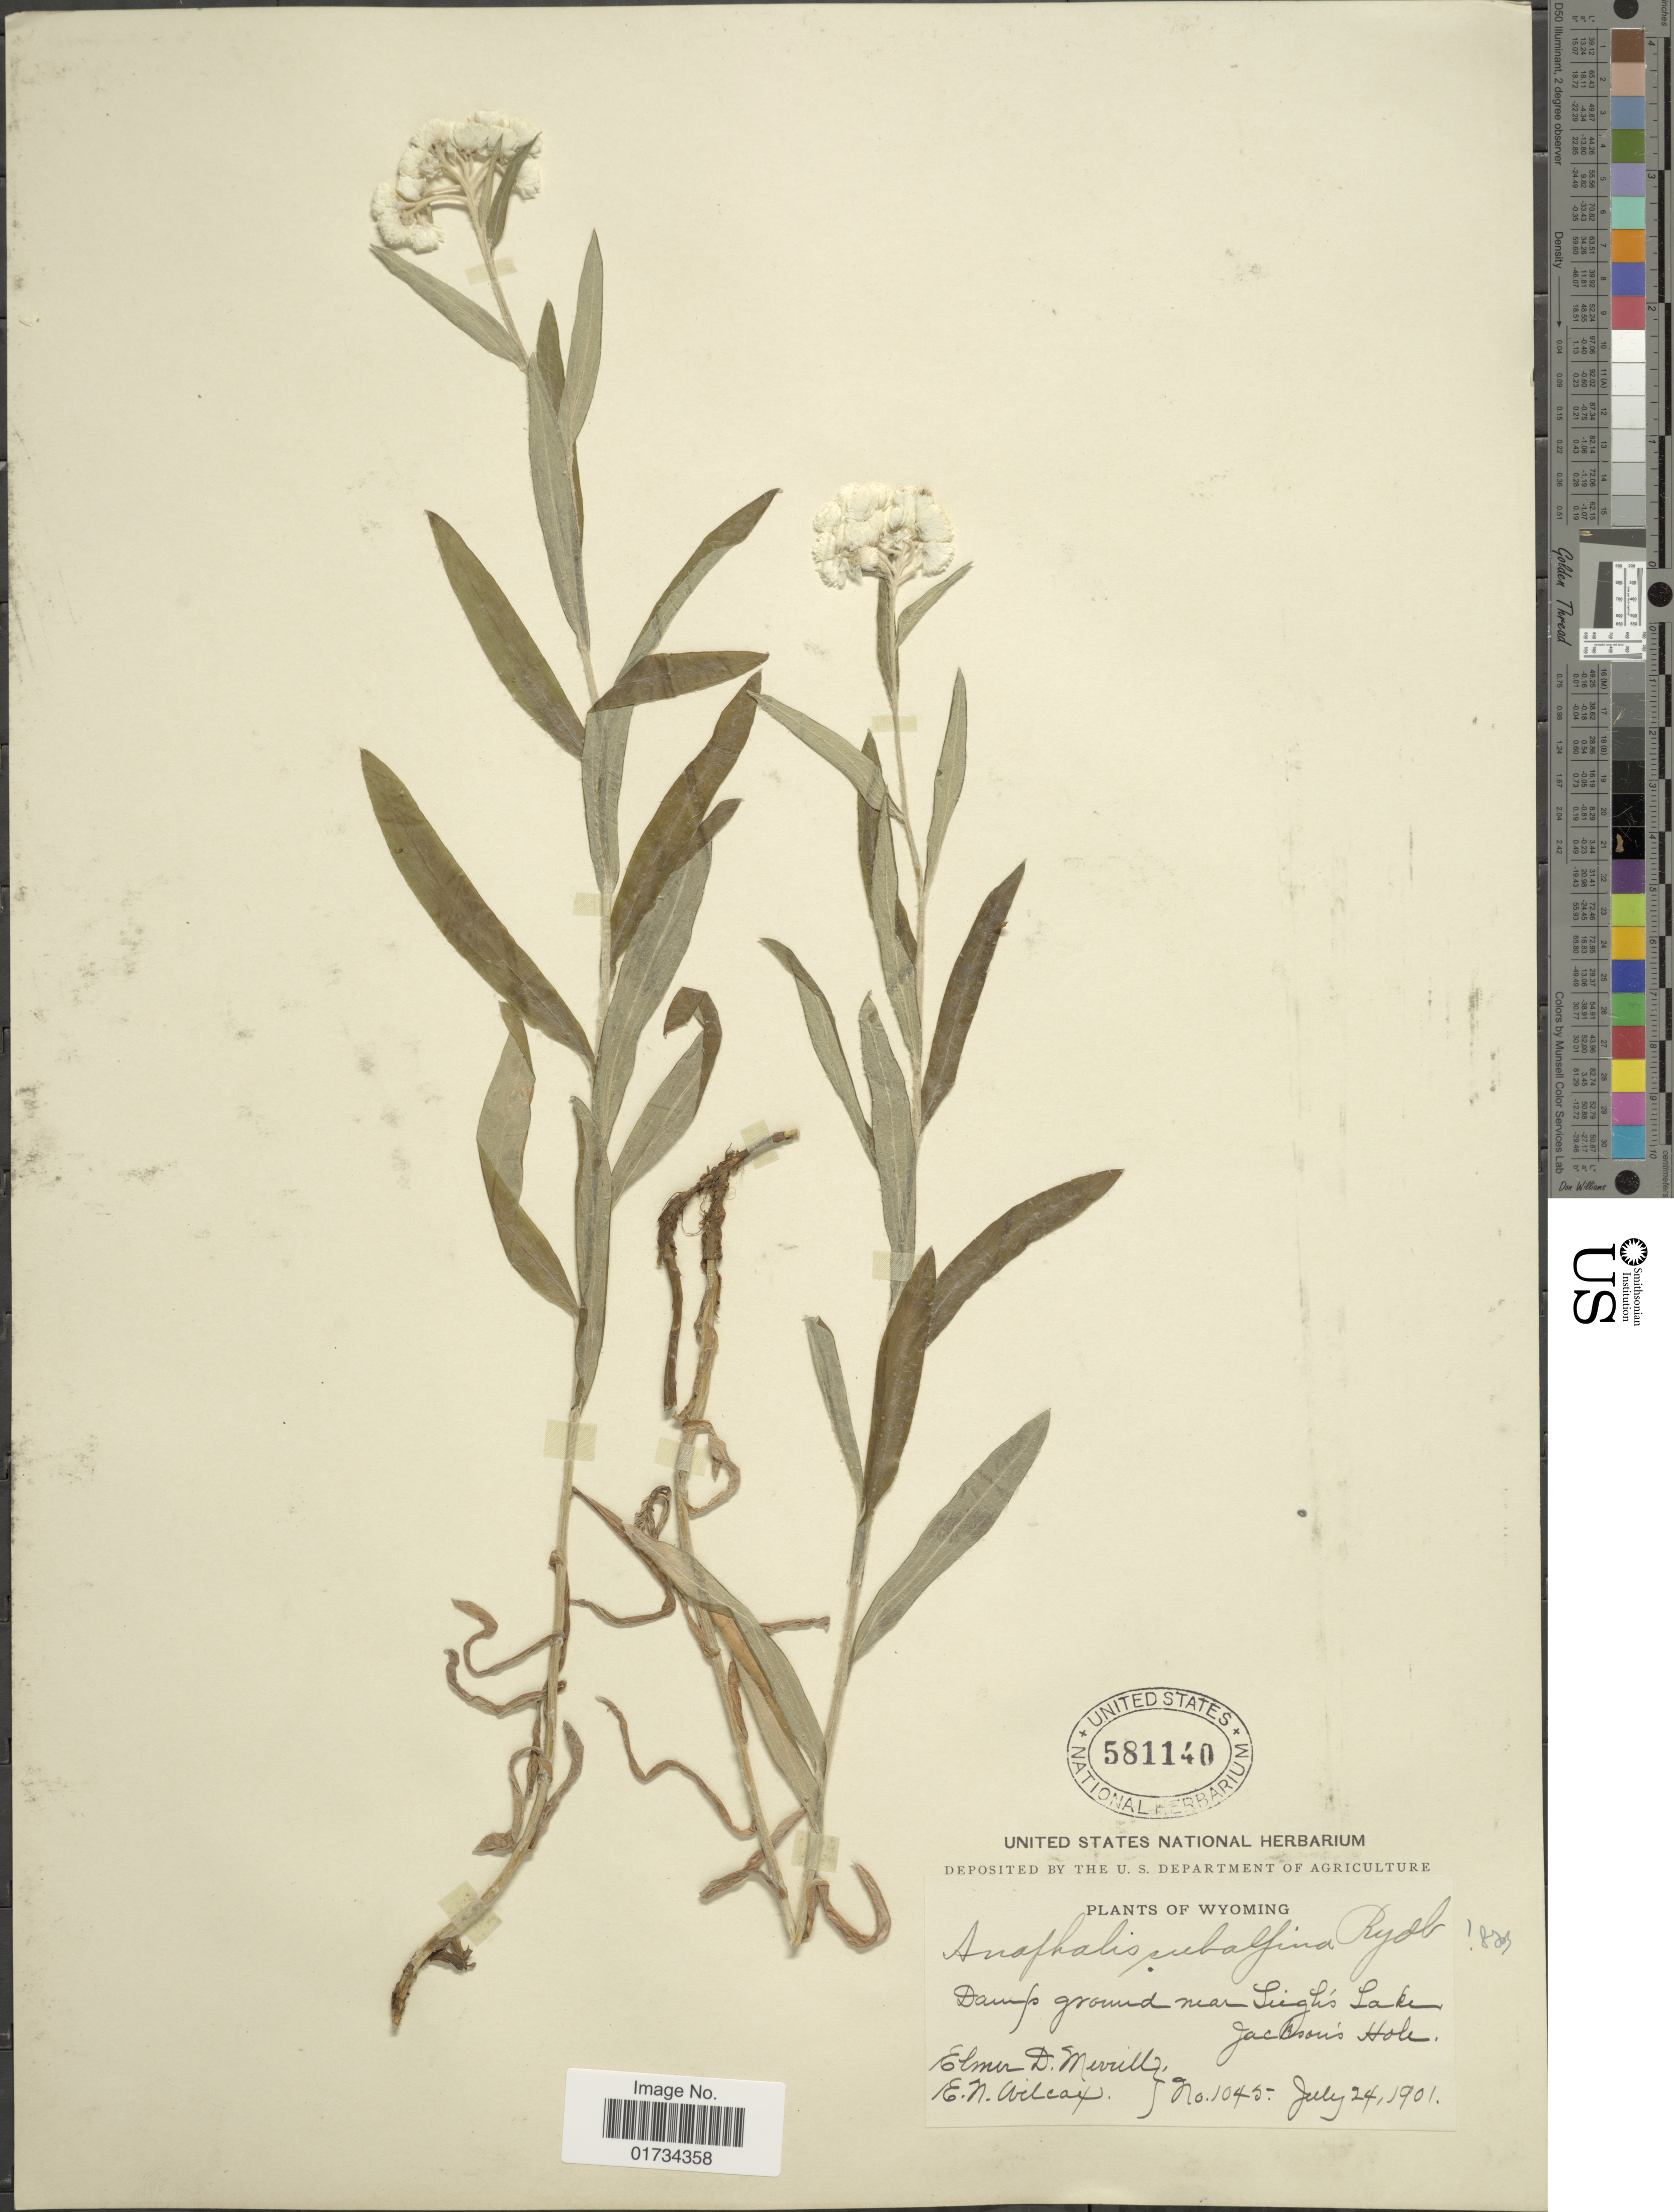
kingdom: Plantae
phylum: Tracheophyta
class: Magnoliopsida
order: Asterales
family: Asteraceae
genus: Anaphalis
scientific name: Anaphalis subalpina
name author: (A. Gray) Rydb.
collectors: E. D. Merrill & E. Wilcox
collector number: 1045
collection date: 1901-07-24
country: United States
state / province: Wyoming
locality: Wyoming. Damp ground near Lugh's Lake, Jackson Hole.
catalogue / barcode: US 581140